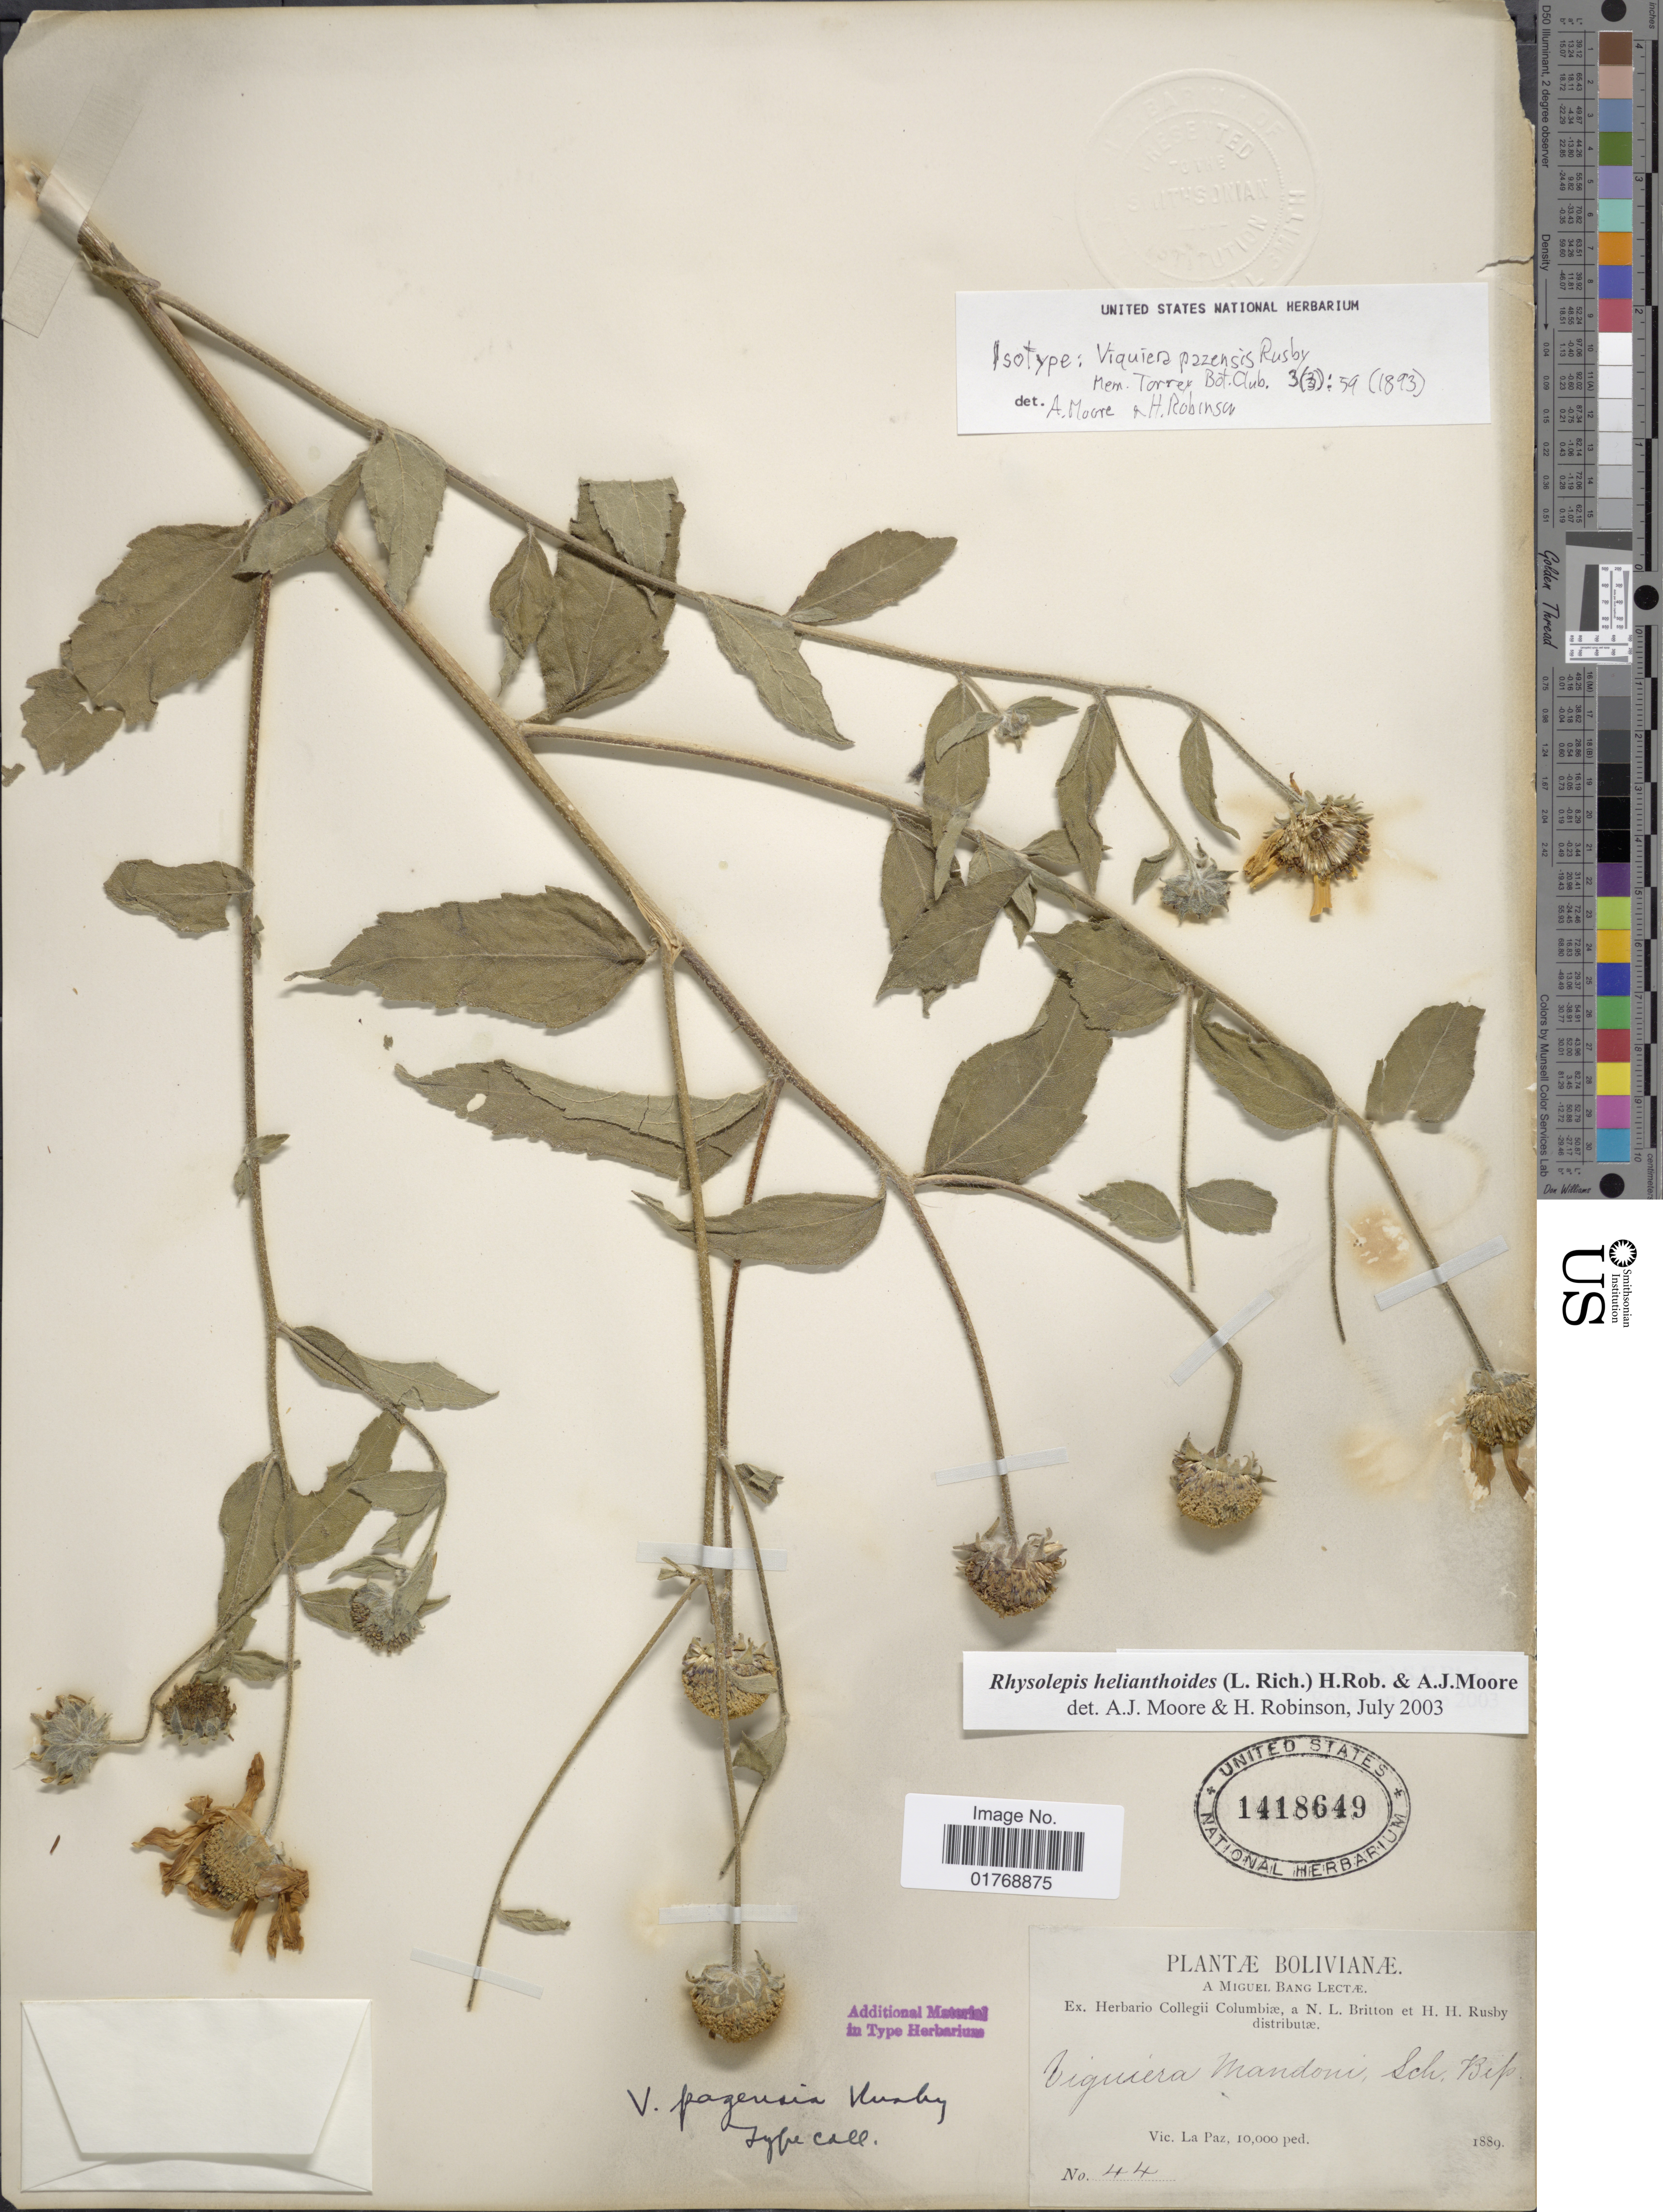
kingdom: Plantae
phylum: Tracheophyta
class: Magnoliopsida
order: Asterales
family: Asteraceae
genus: Viguiera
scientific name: Viguiera procumbens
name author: (Pers.) S.F. Blake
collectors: M. Bang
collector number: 44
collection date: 1889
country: Bolivia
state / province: La Paz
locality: Vic. La Paz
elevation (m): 3048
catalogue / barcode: US 1418649